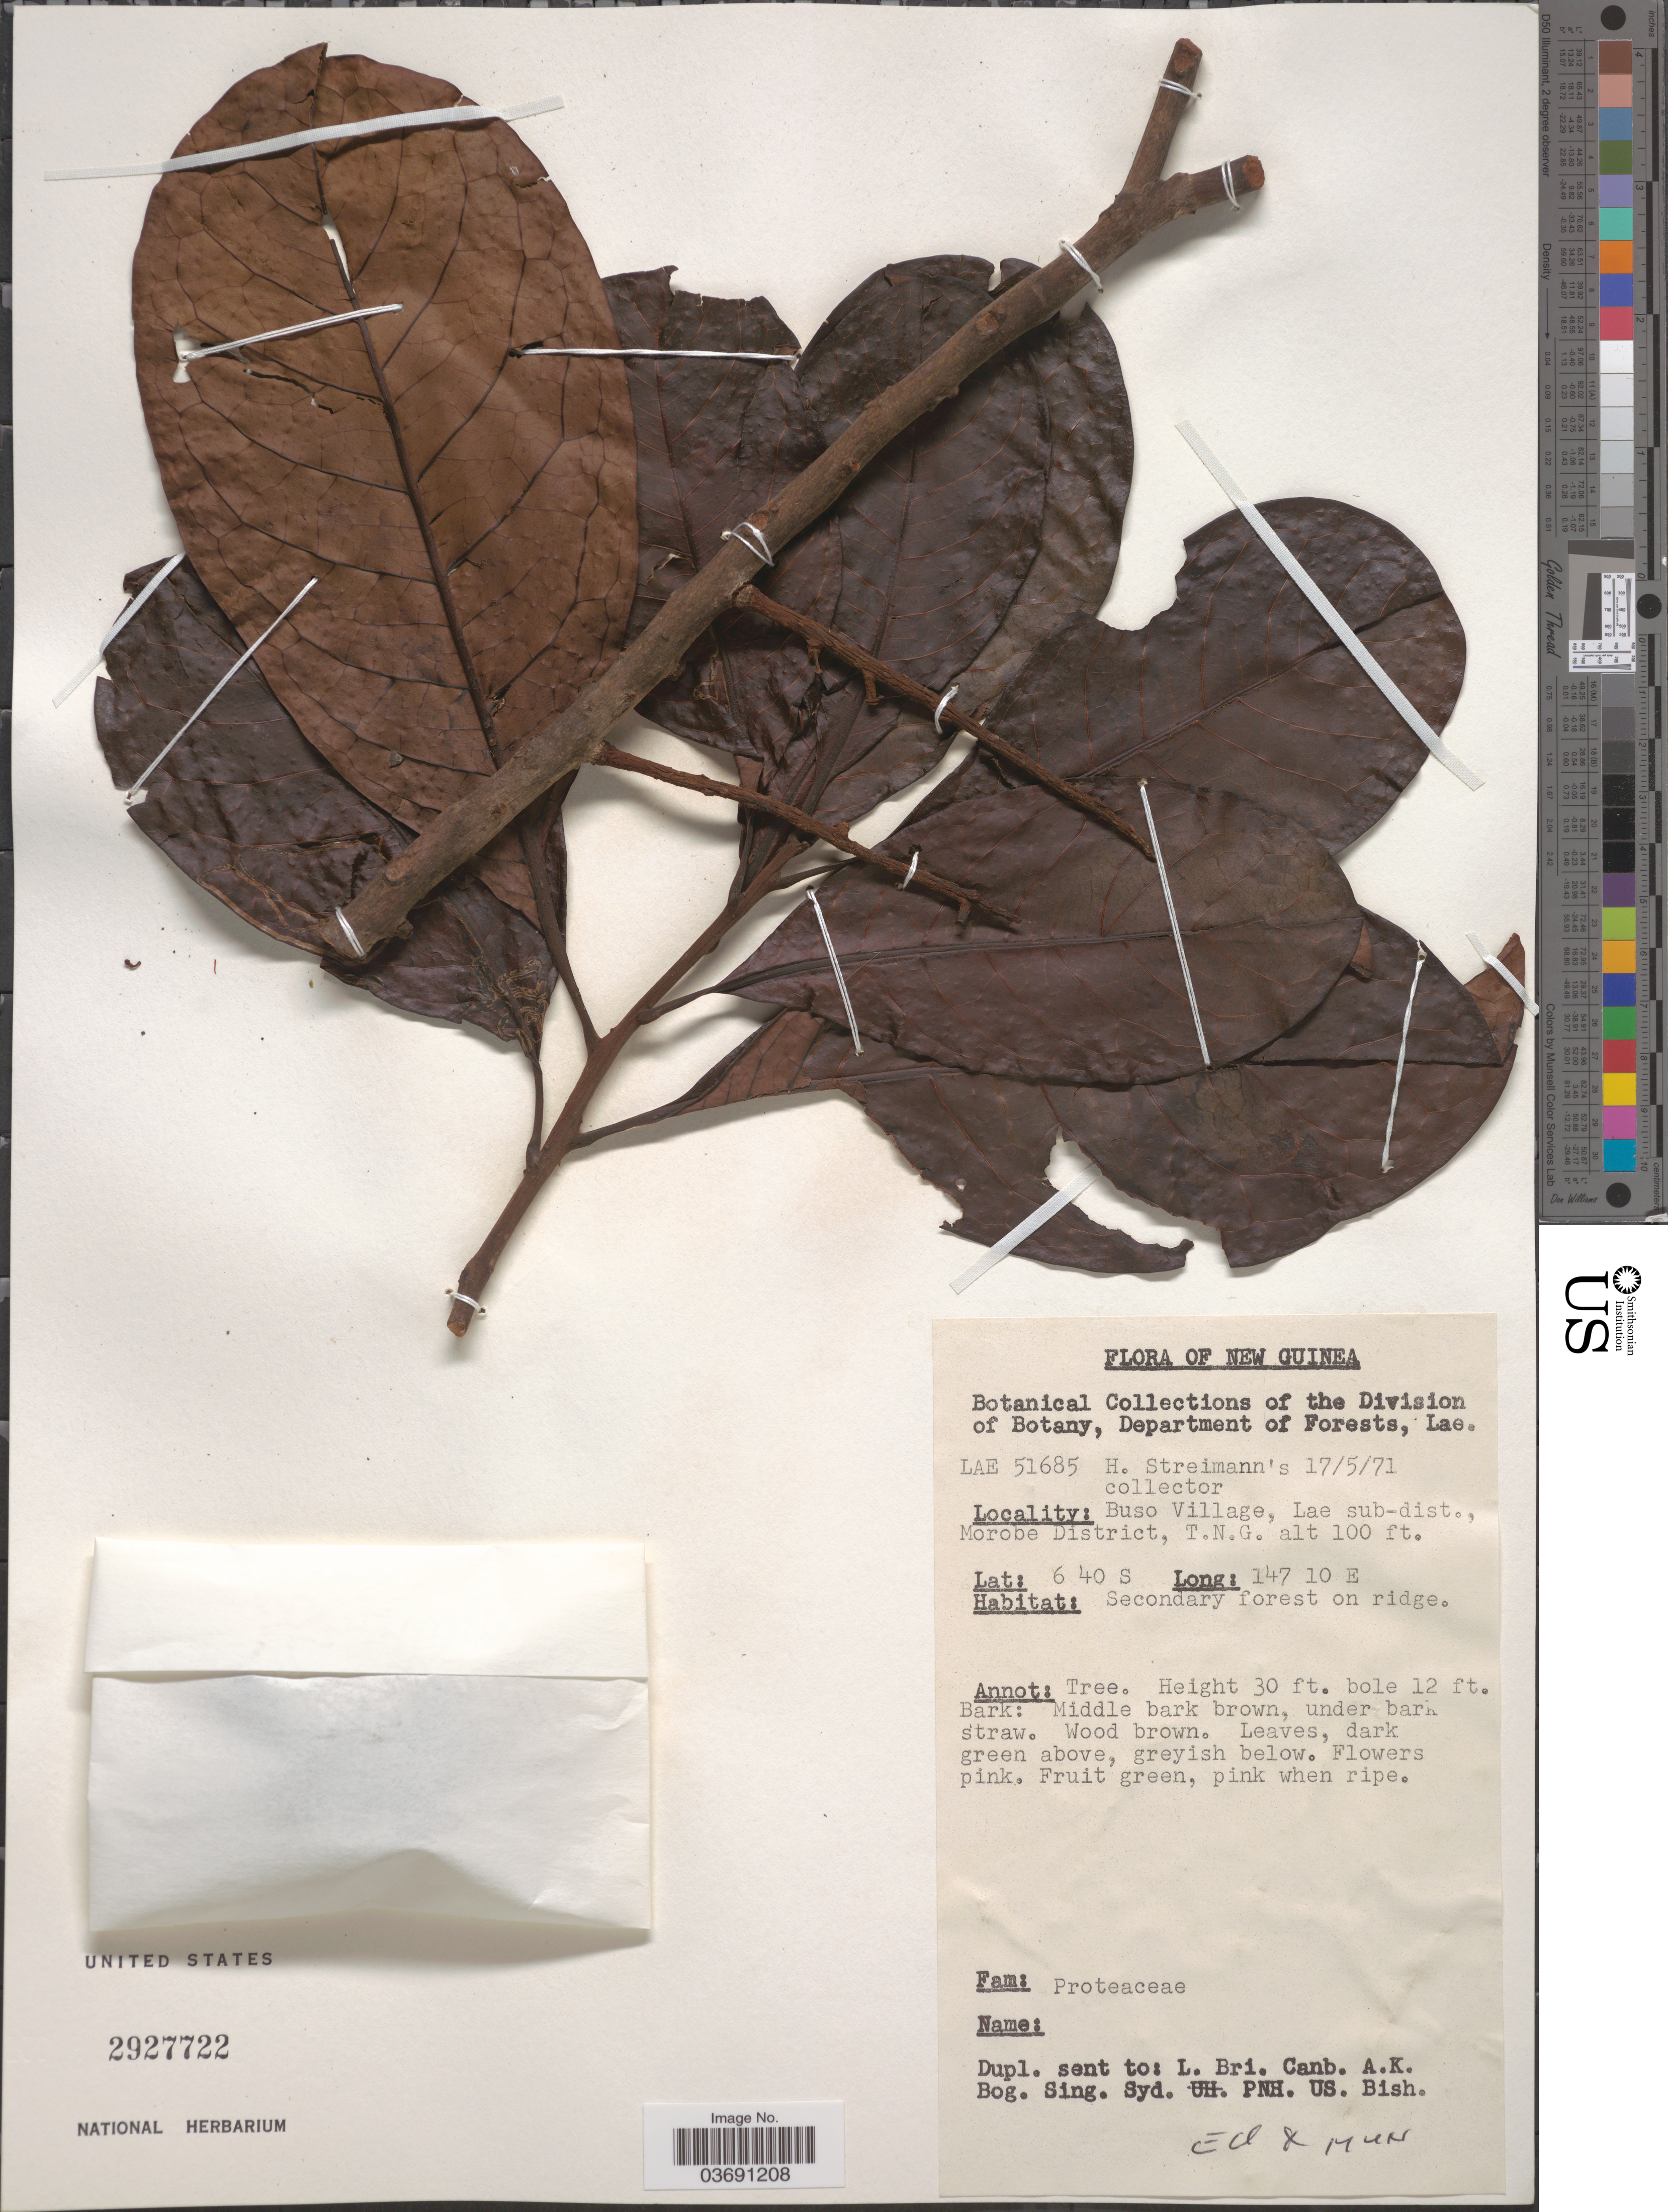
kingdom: Plantae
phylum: Tracheophyta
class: Magnoliopsida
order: Proteales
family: Proteaceae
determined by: Sleumer, H. O.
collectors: H. Streimann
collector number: LAE 51685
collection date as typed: Transcribed d/m/y: 17/5/71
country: Papua New Guinea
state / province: Morobe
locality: New Guinea. Buso Village, Lae sub-dist., Morobo District, T.N.G.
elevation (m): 30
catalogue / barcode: US 2927722